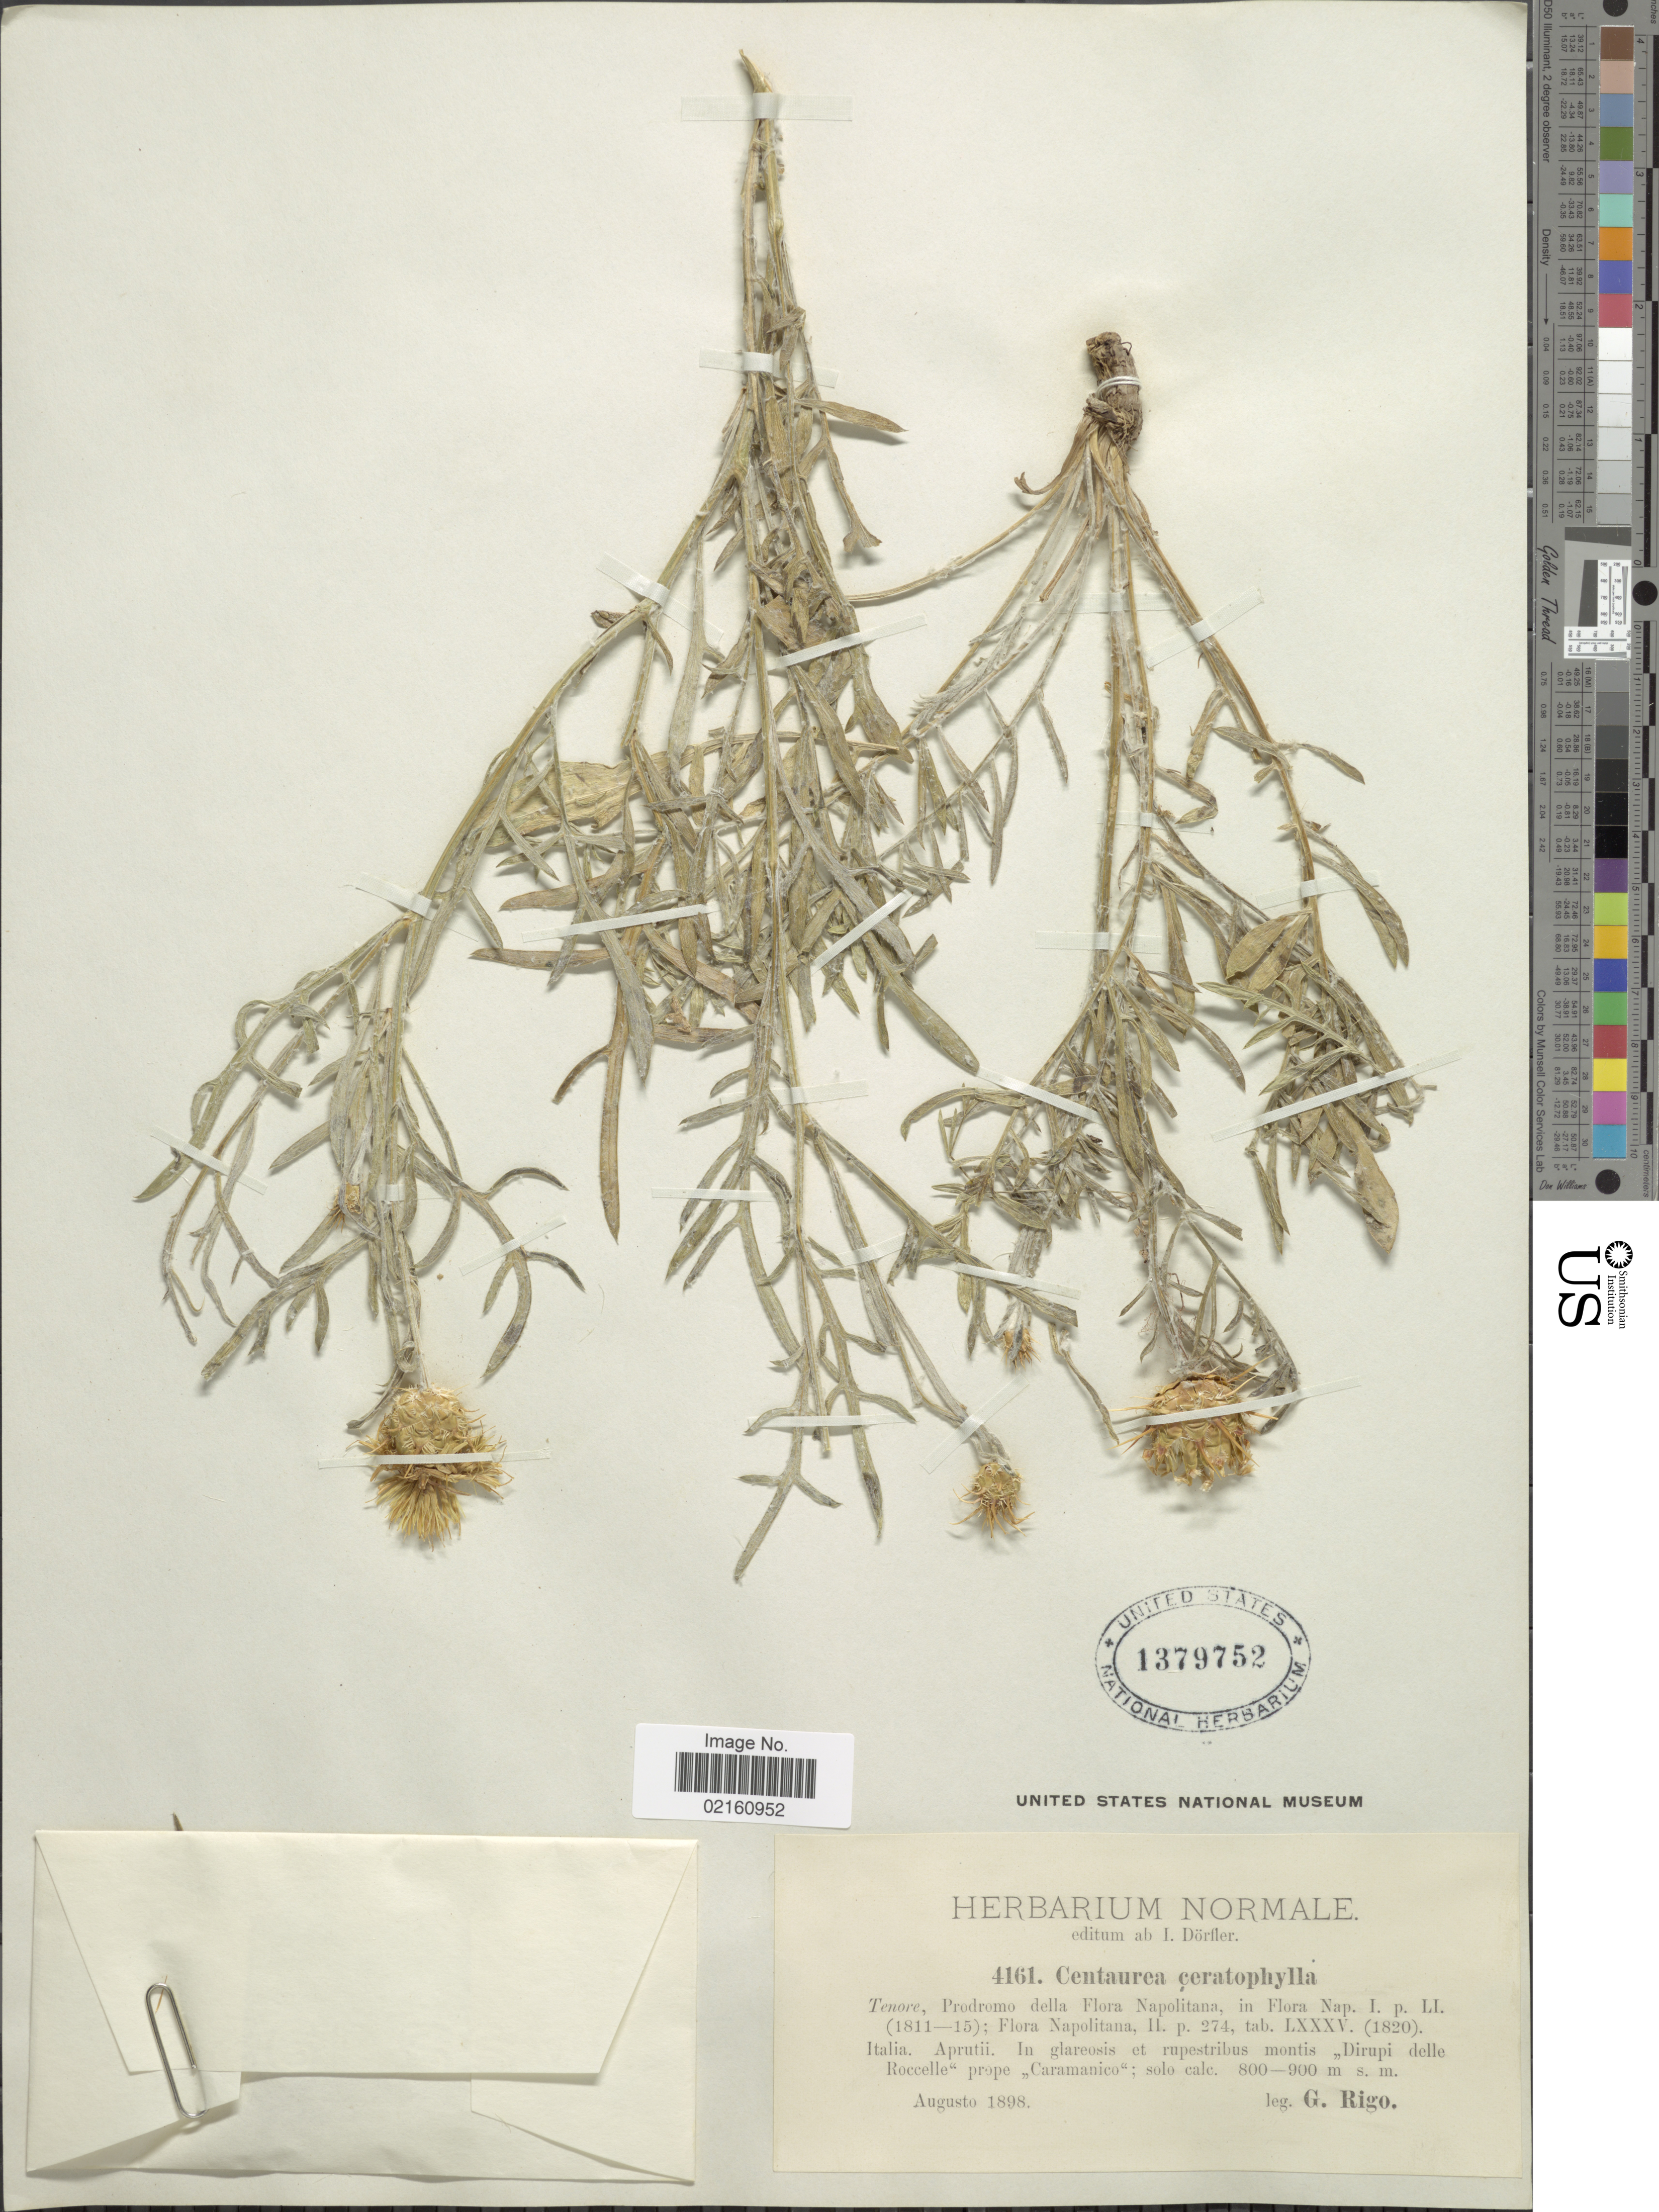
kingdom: Plantae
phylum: Tracheophyta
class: Magnoliopsida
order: Asterales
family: Asteraceae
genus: Centaurea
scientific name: Centaurea ceratophylla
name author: Ten.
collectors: G. Rigo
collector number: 4161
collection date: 1898-08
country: Italy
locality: Aprutii, montis Dirupi delle Roccelle prope Caramanico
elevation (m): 800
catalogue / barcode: US 1379752